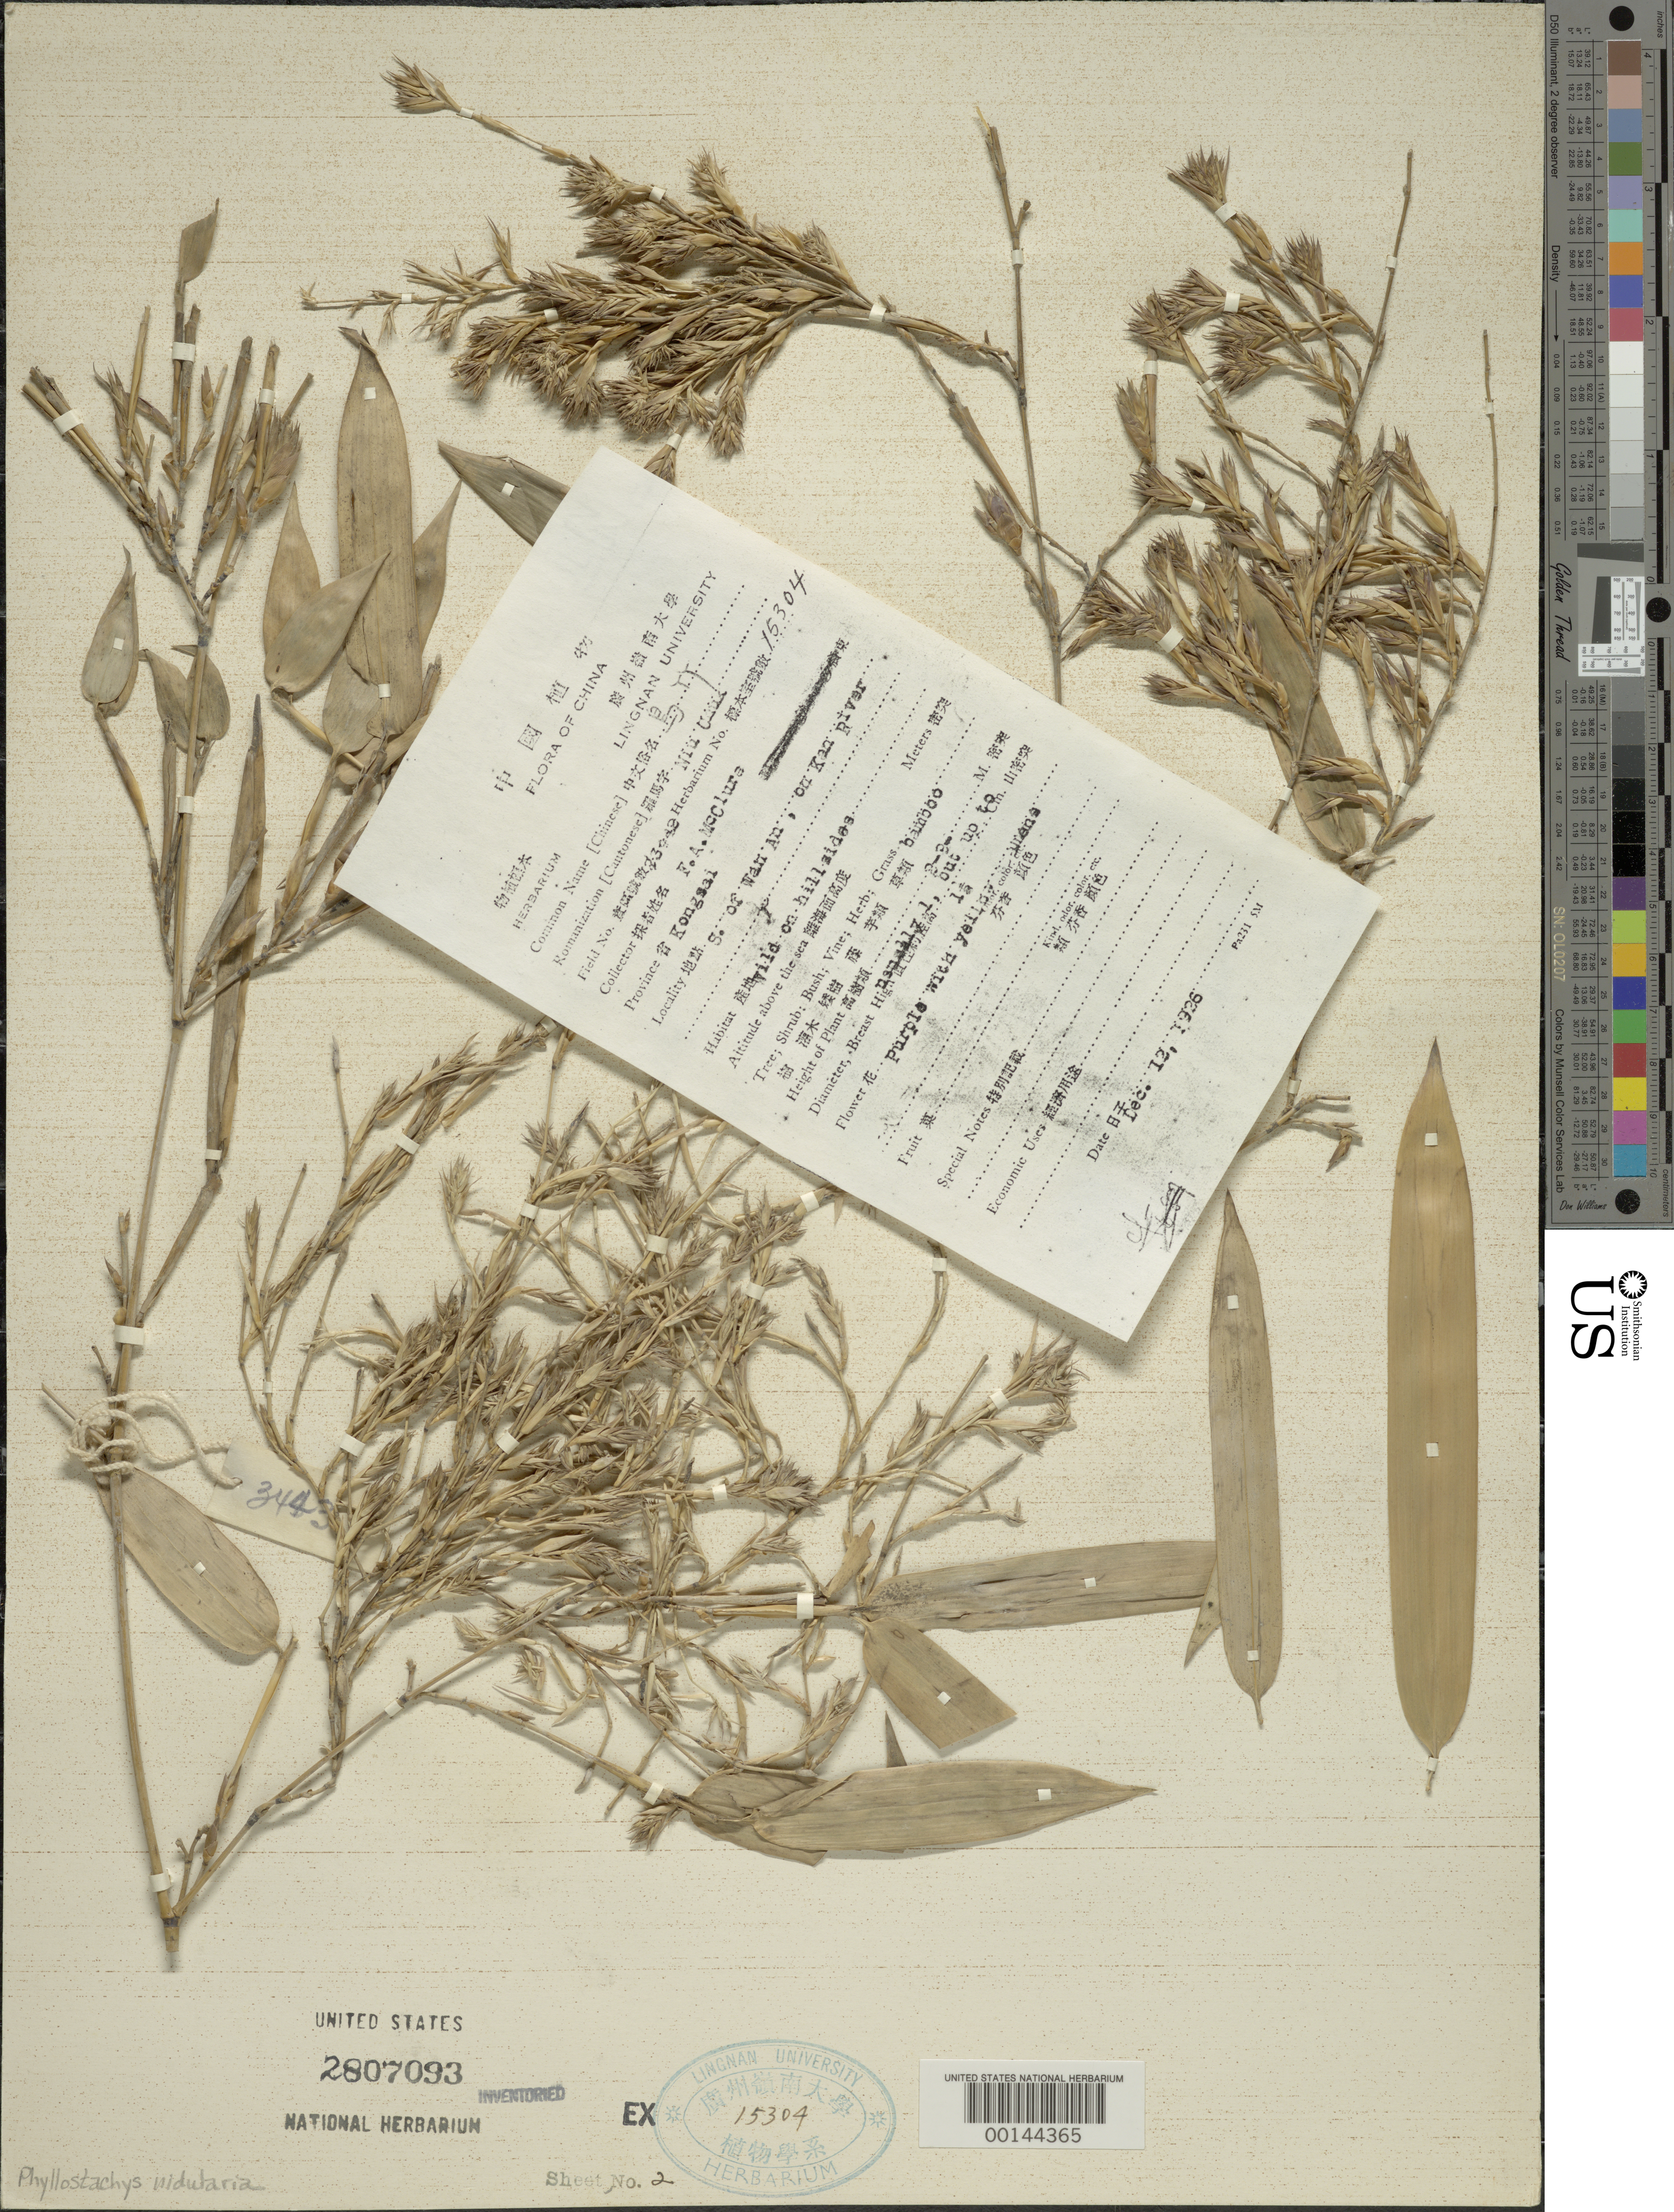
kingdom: Plantae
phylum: Tracheophyta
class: Liliopsida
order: Poales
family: Poaceae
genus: Phyllostachys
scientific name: Phyllostachys nidularia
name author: Munro ex Fenzi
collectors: F. A. McClure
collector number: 3442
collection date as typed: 12 Dec 1926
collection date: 1926-12-12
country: China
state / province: Jiangsu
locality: S. of wan an, kan river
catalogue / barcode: US 2807093